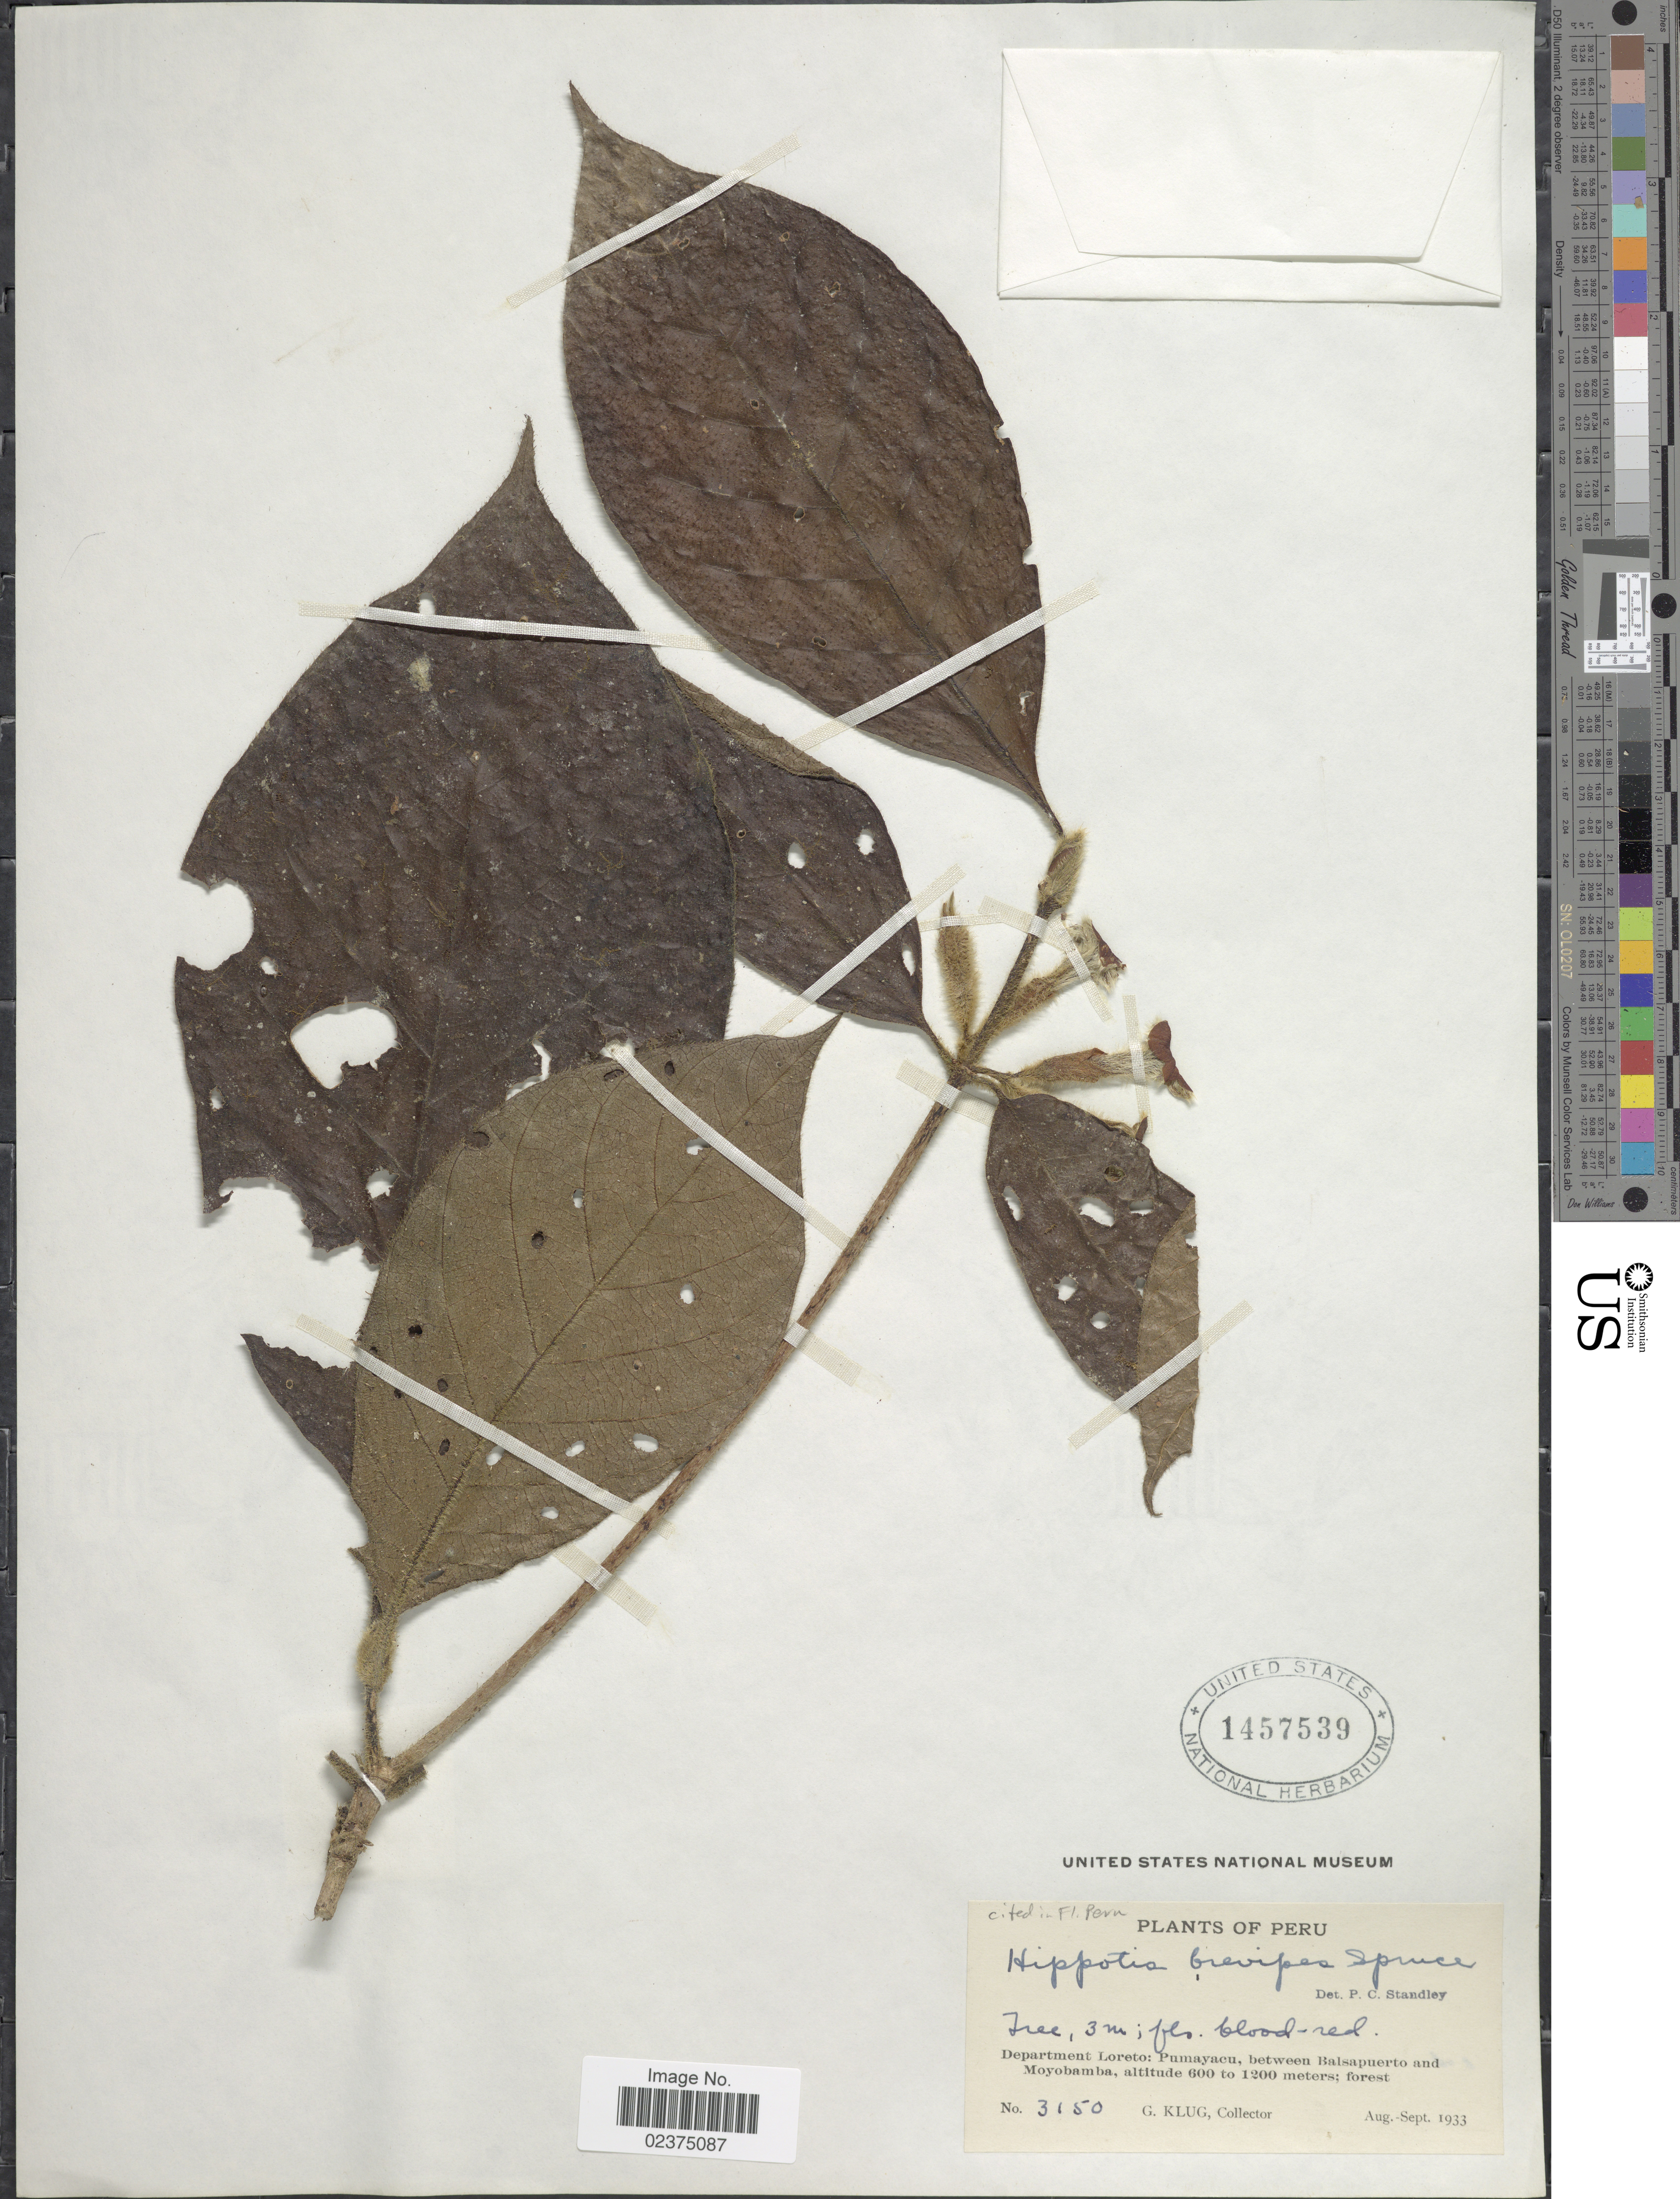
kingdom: Plantae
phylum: Tracheophyta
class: Magnoliopsida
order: Gentianales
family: Rubiaceae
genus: Hippotis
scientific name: Hippotis brevipes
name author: Spruce ex K. Schum.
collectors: G. Klug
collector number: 3150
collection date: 1933-08/1933-09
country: Peru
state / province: Loreto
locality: Pumayacu, between Balsapuerto and Moyobamba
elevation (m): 600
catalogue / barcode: US 1457539